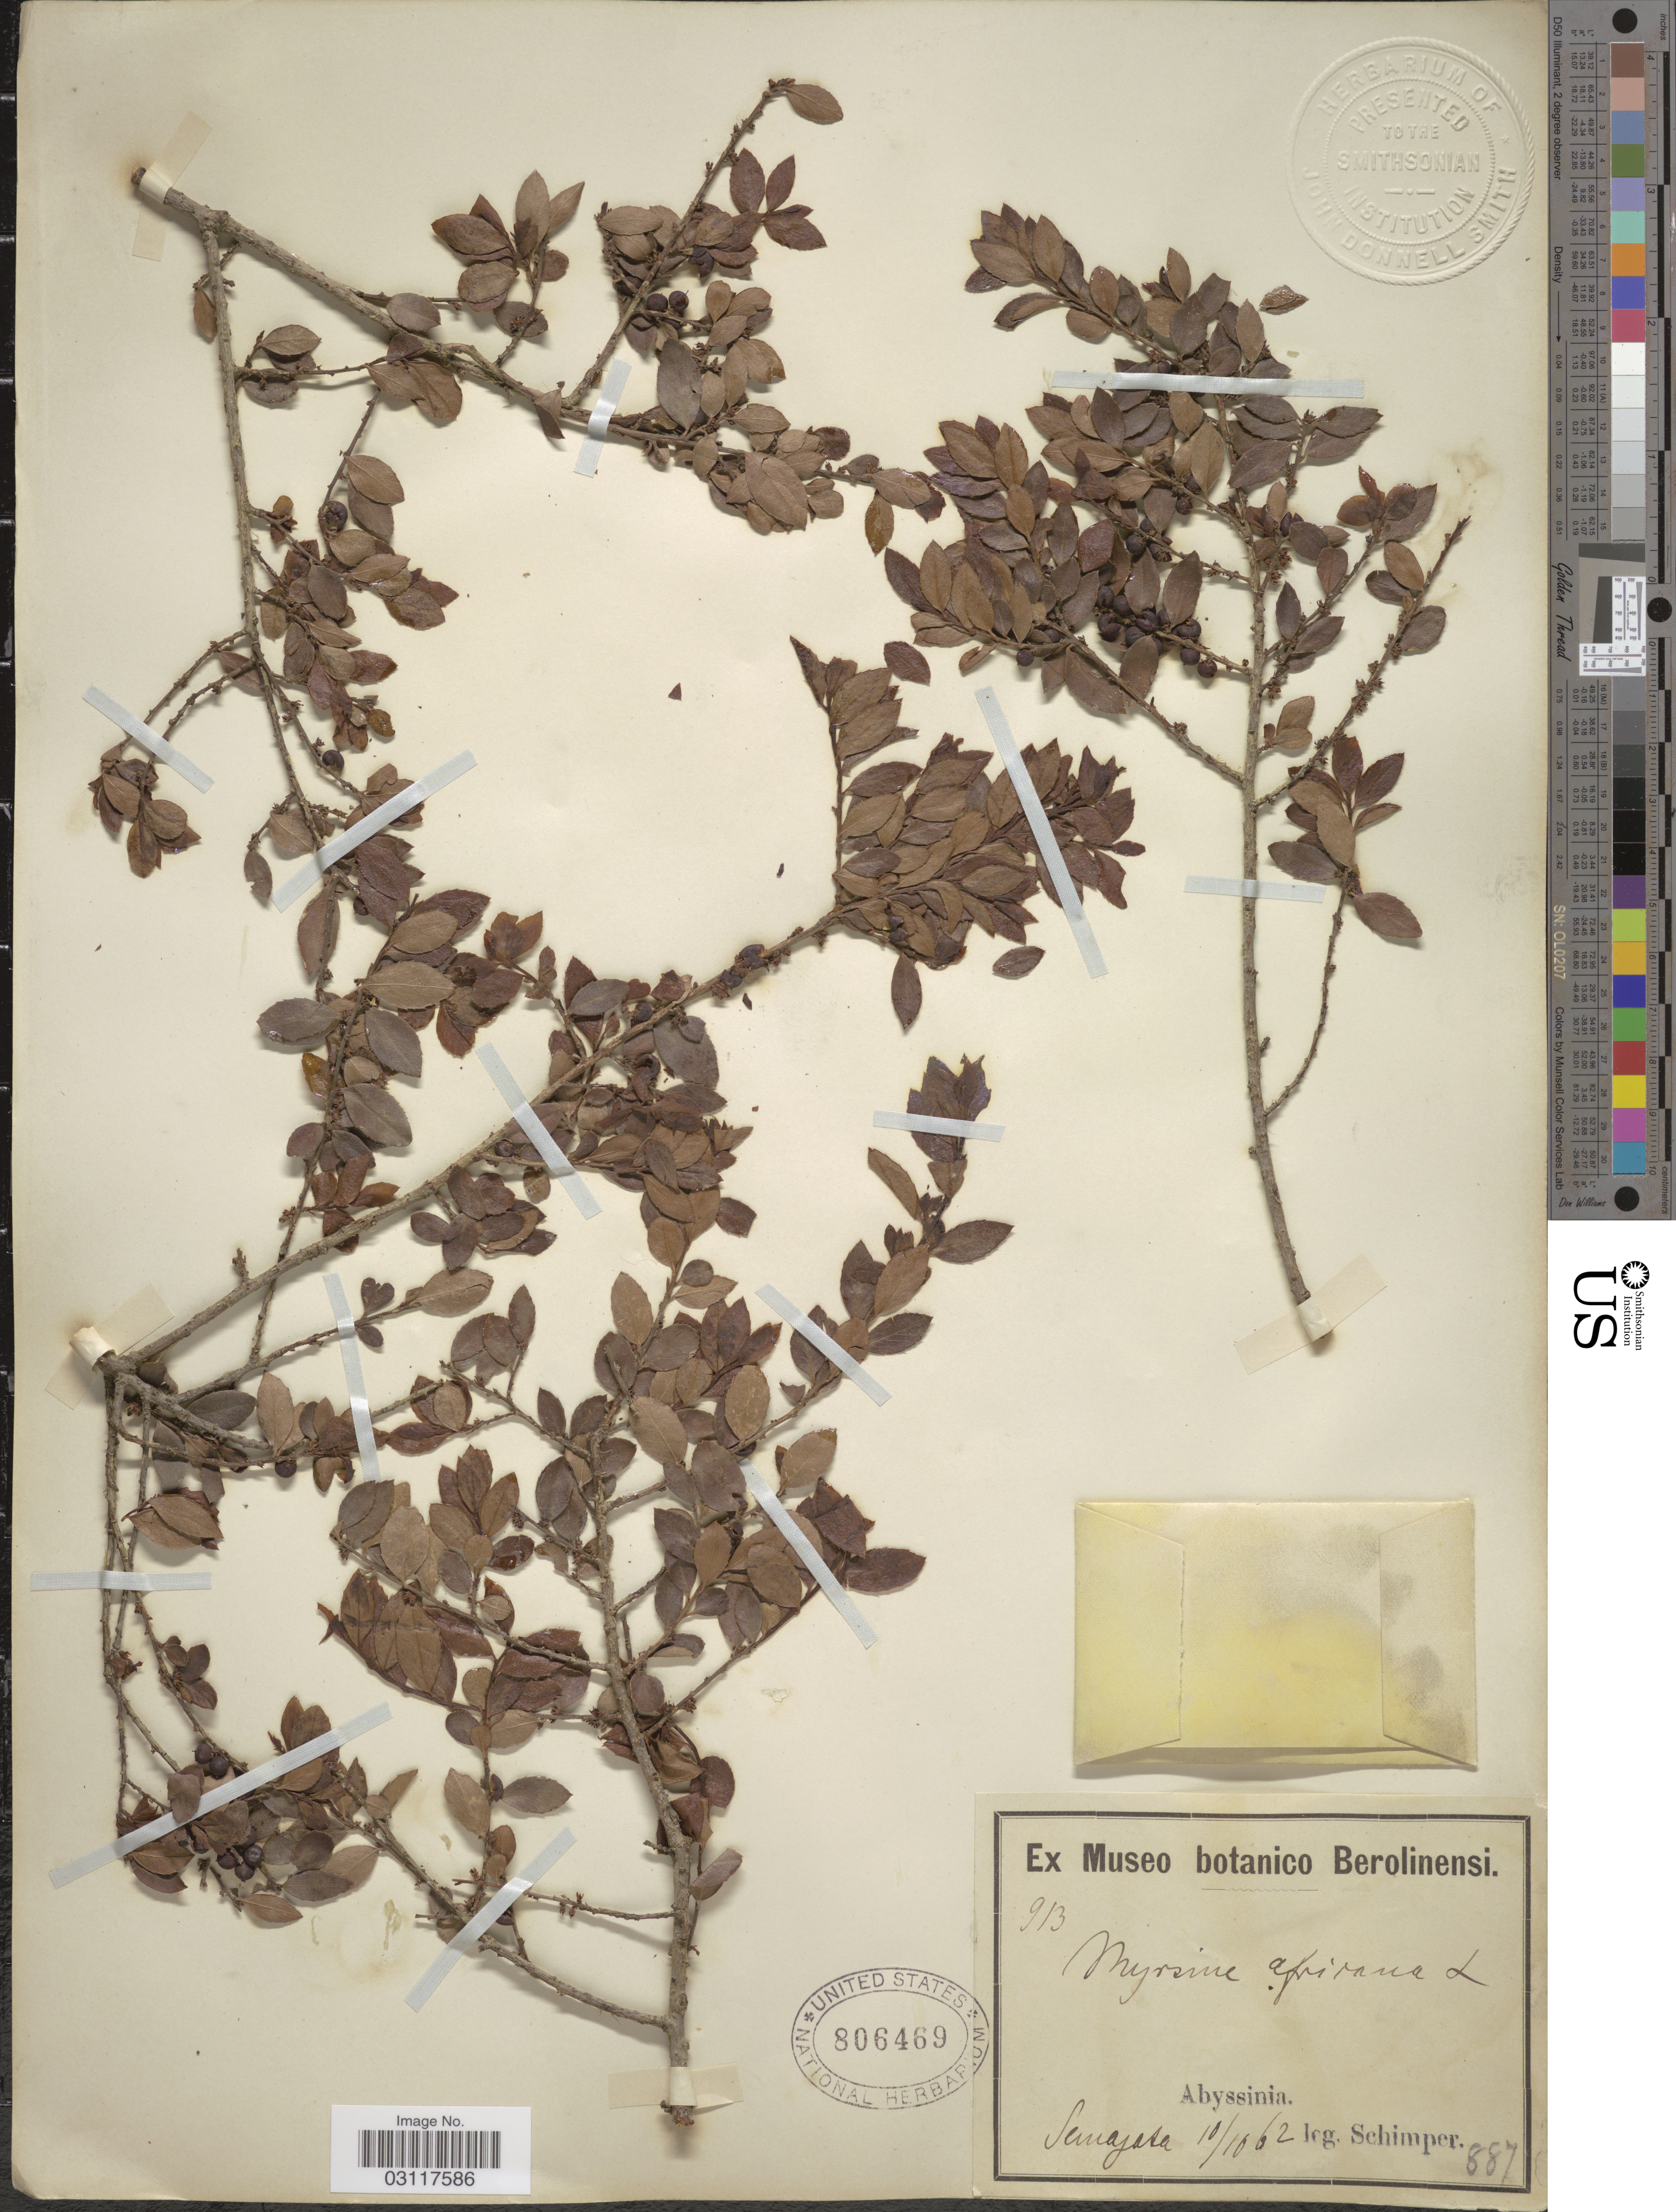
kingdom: Plantae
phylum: Tracheophyta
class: Magnoliopsida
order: Ericales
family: Primulaceae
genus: Myrsine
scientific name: Myrsine africana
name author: L.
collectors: -. Schimper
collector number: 913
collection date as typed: Transcribed d/m/y: 10/10/62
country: Eritrea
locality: Abyssinia, Semajata [interpreted].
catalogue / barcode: US 806469